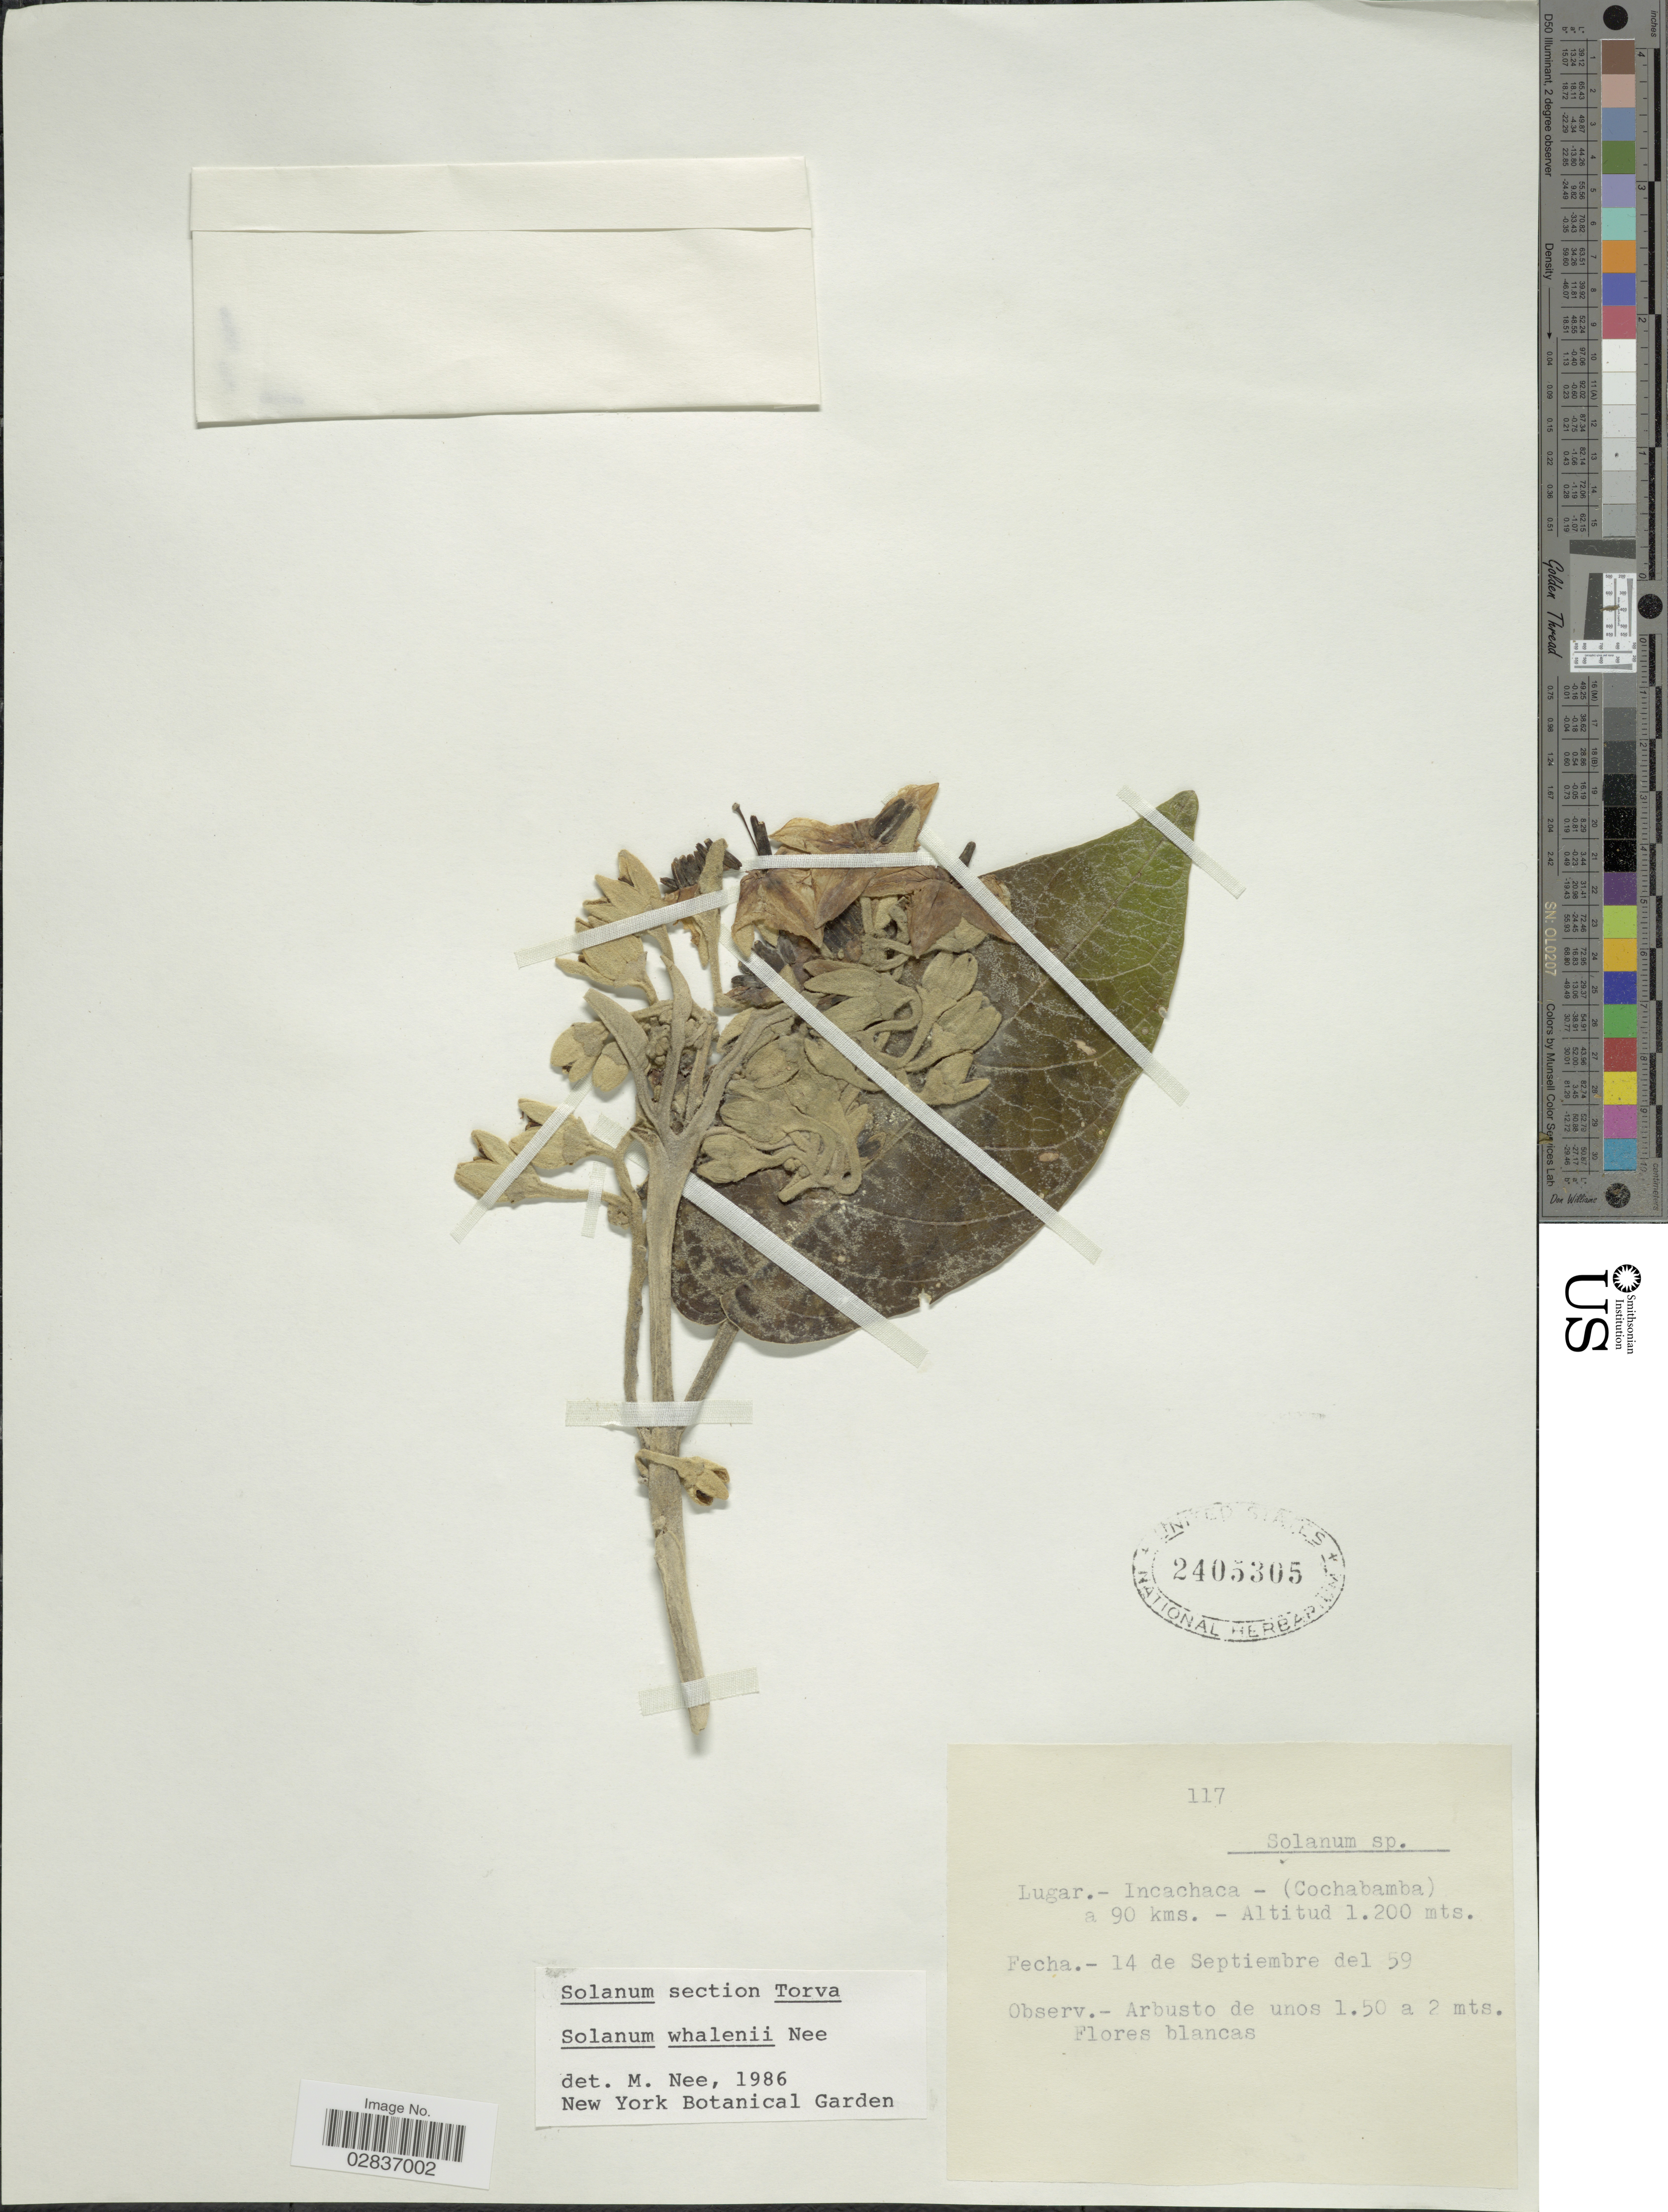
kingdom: Plantae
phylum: Tracheophyta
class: Magnoliopsida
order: Solanales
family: Solanaceae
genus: Solanum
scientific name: Solanum whalenii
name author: M. Nee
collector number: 117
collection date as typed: Transcribed d/m/y: 14/9/59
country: Bolivia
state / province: Cochabamba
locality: Incachaca - (Cochabamba) a 90 kms.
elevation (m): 1200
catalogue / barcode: US 2405305